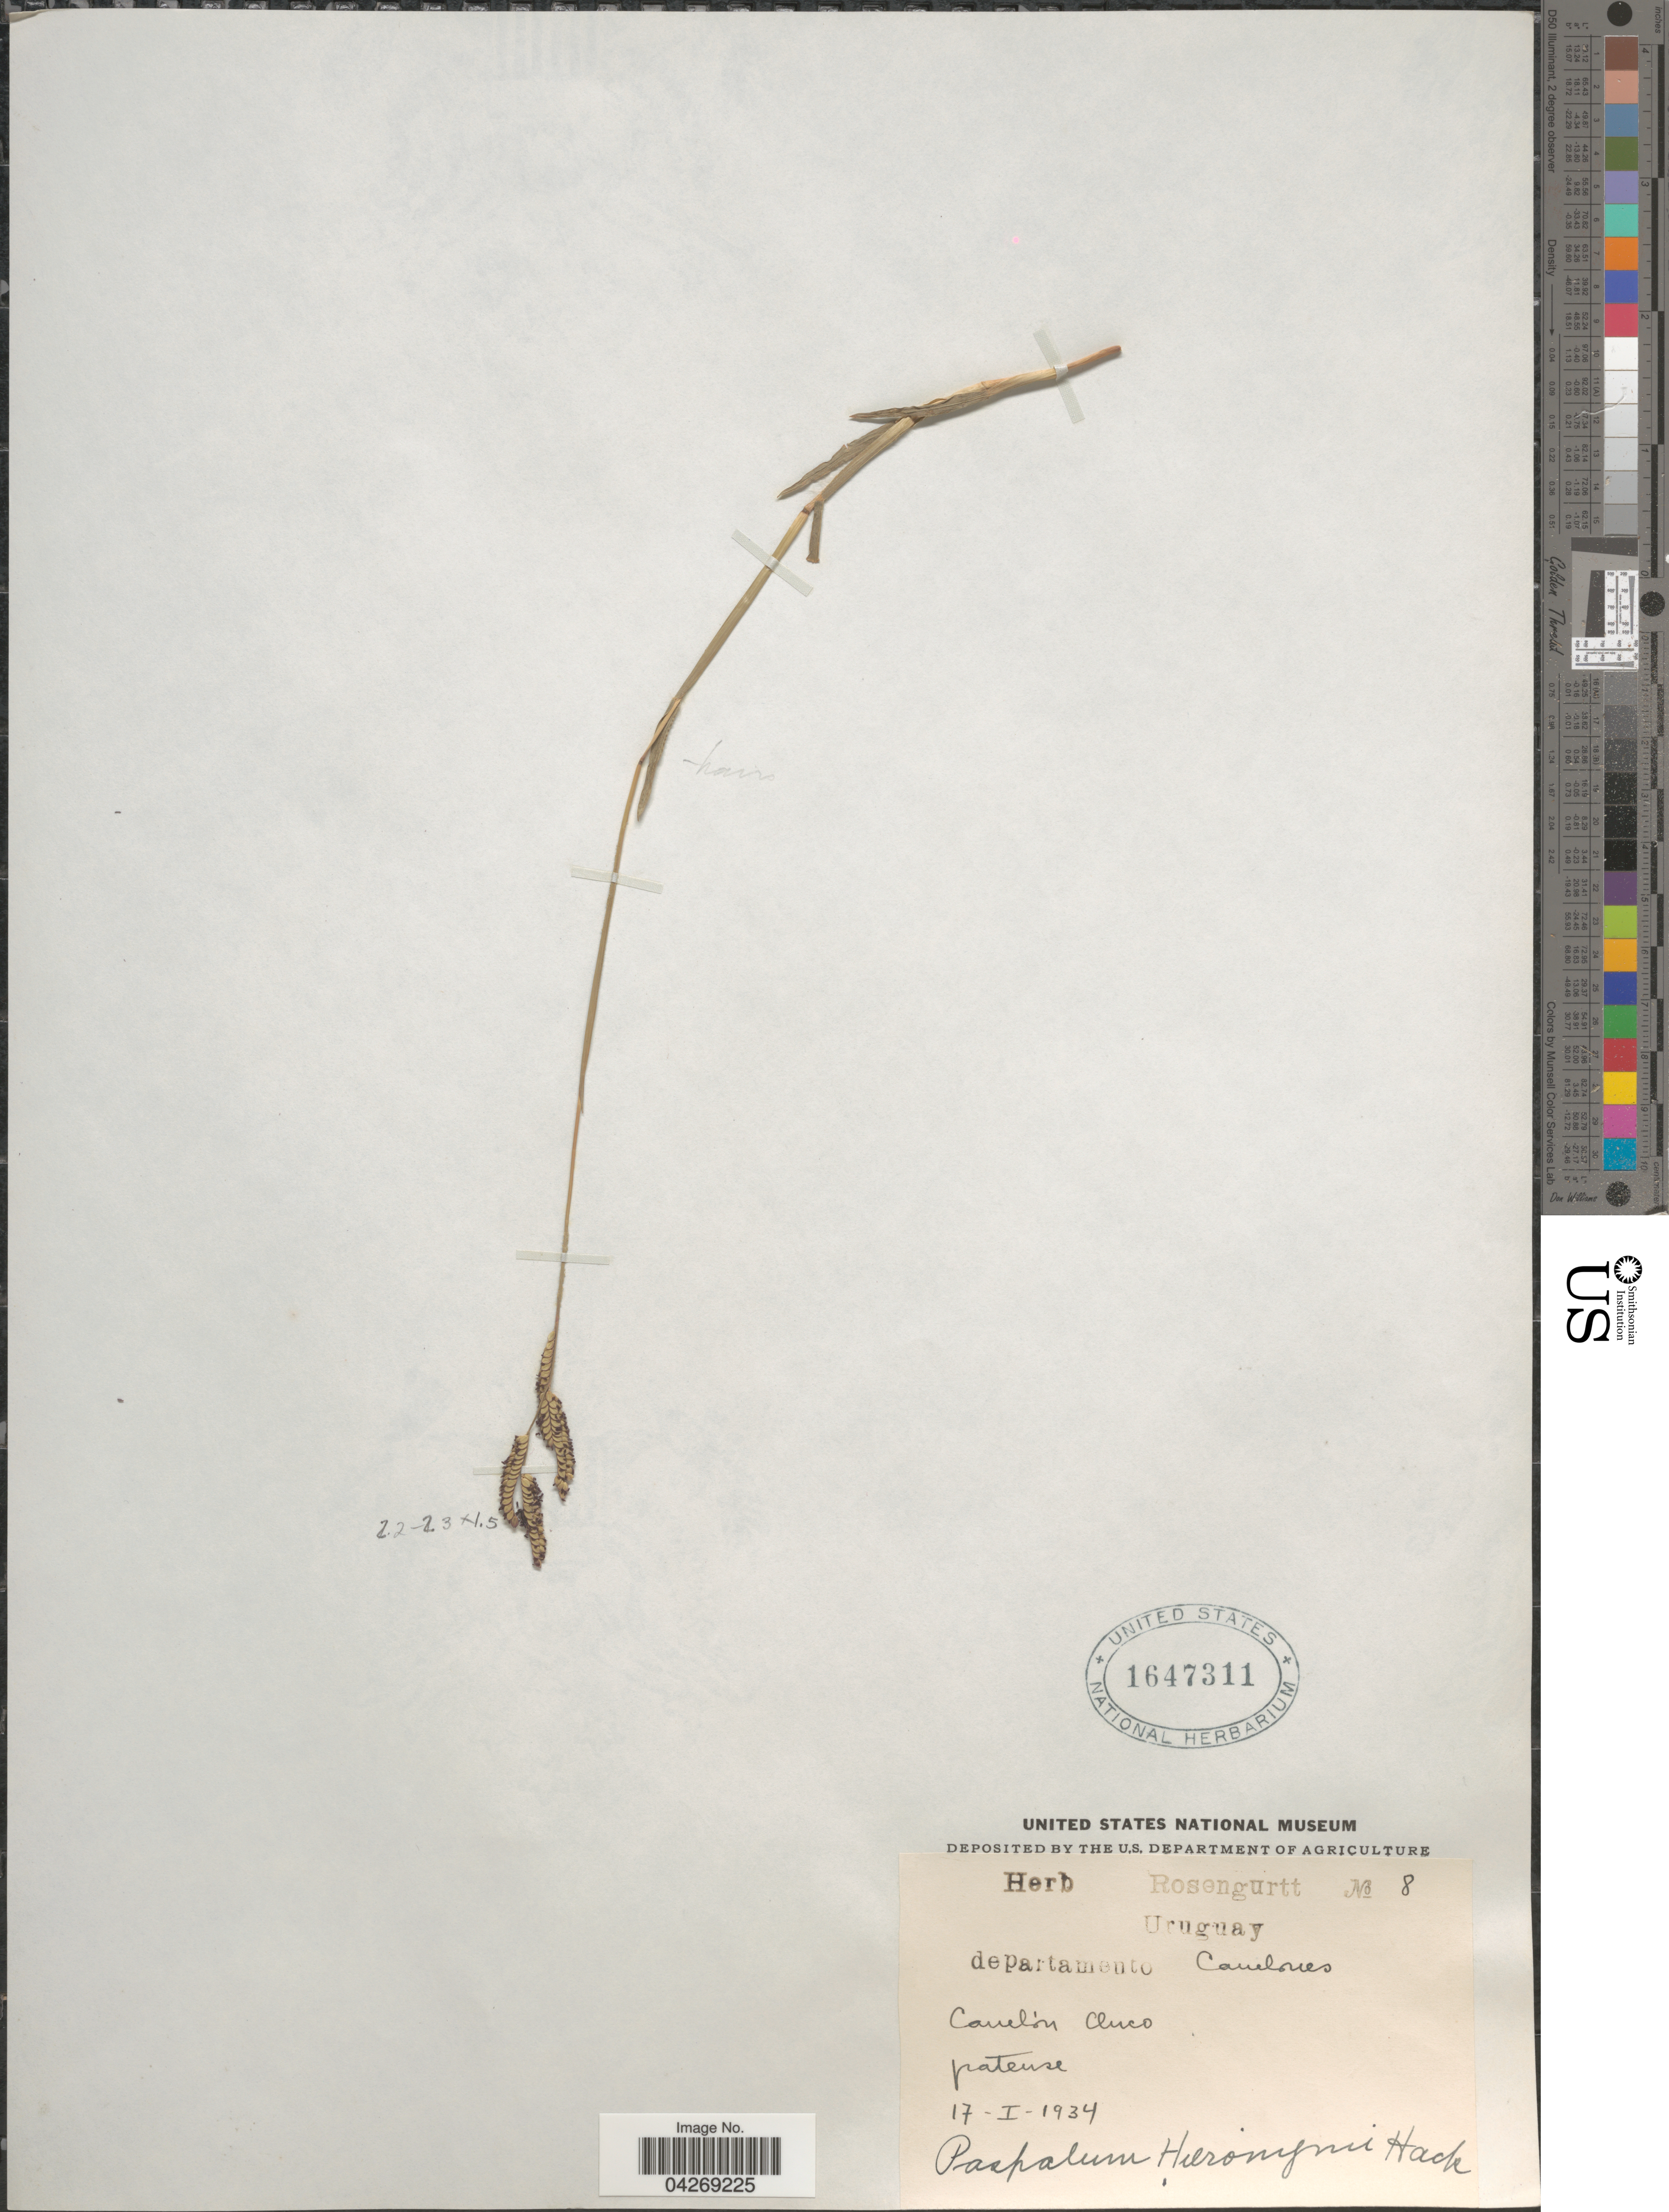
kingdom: Plantae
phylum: Tracheophyta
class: Liliopsida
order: Poales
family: Poaceae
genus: Paspalum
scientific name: Paspalum denticulatum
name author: Trin.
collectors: ex herb. Rosengurtt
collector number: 8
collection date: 1934-01-17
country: Uruguay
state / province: Canelones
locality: Departamento Canelones. Canelón Chico.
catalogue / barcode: US 1647311